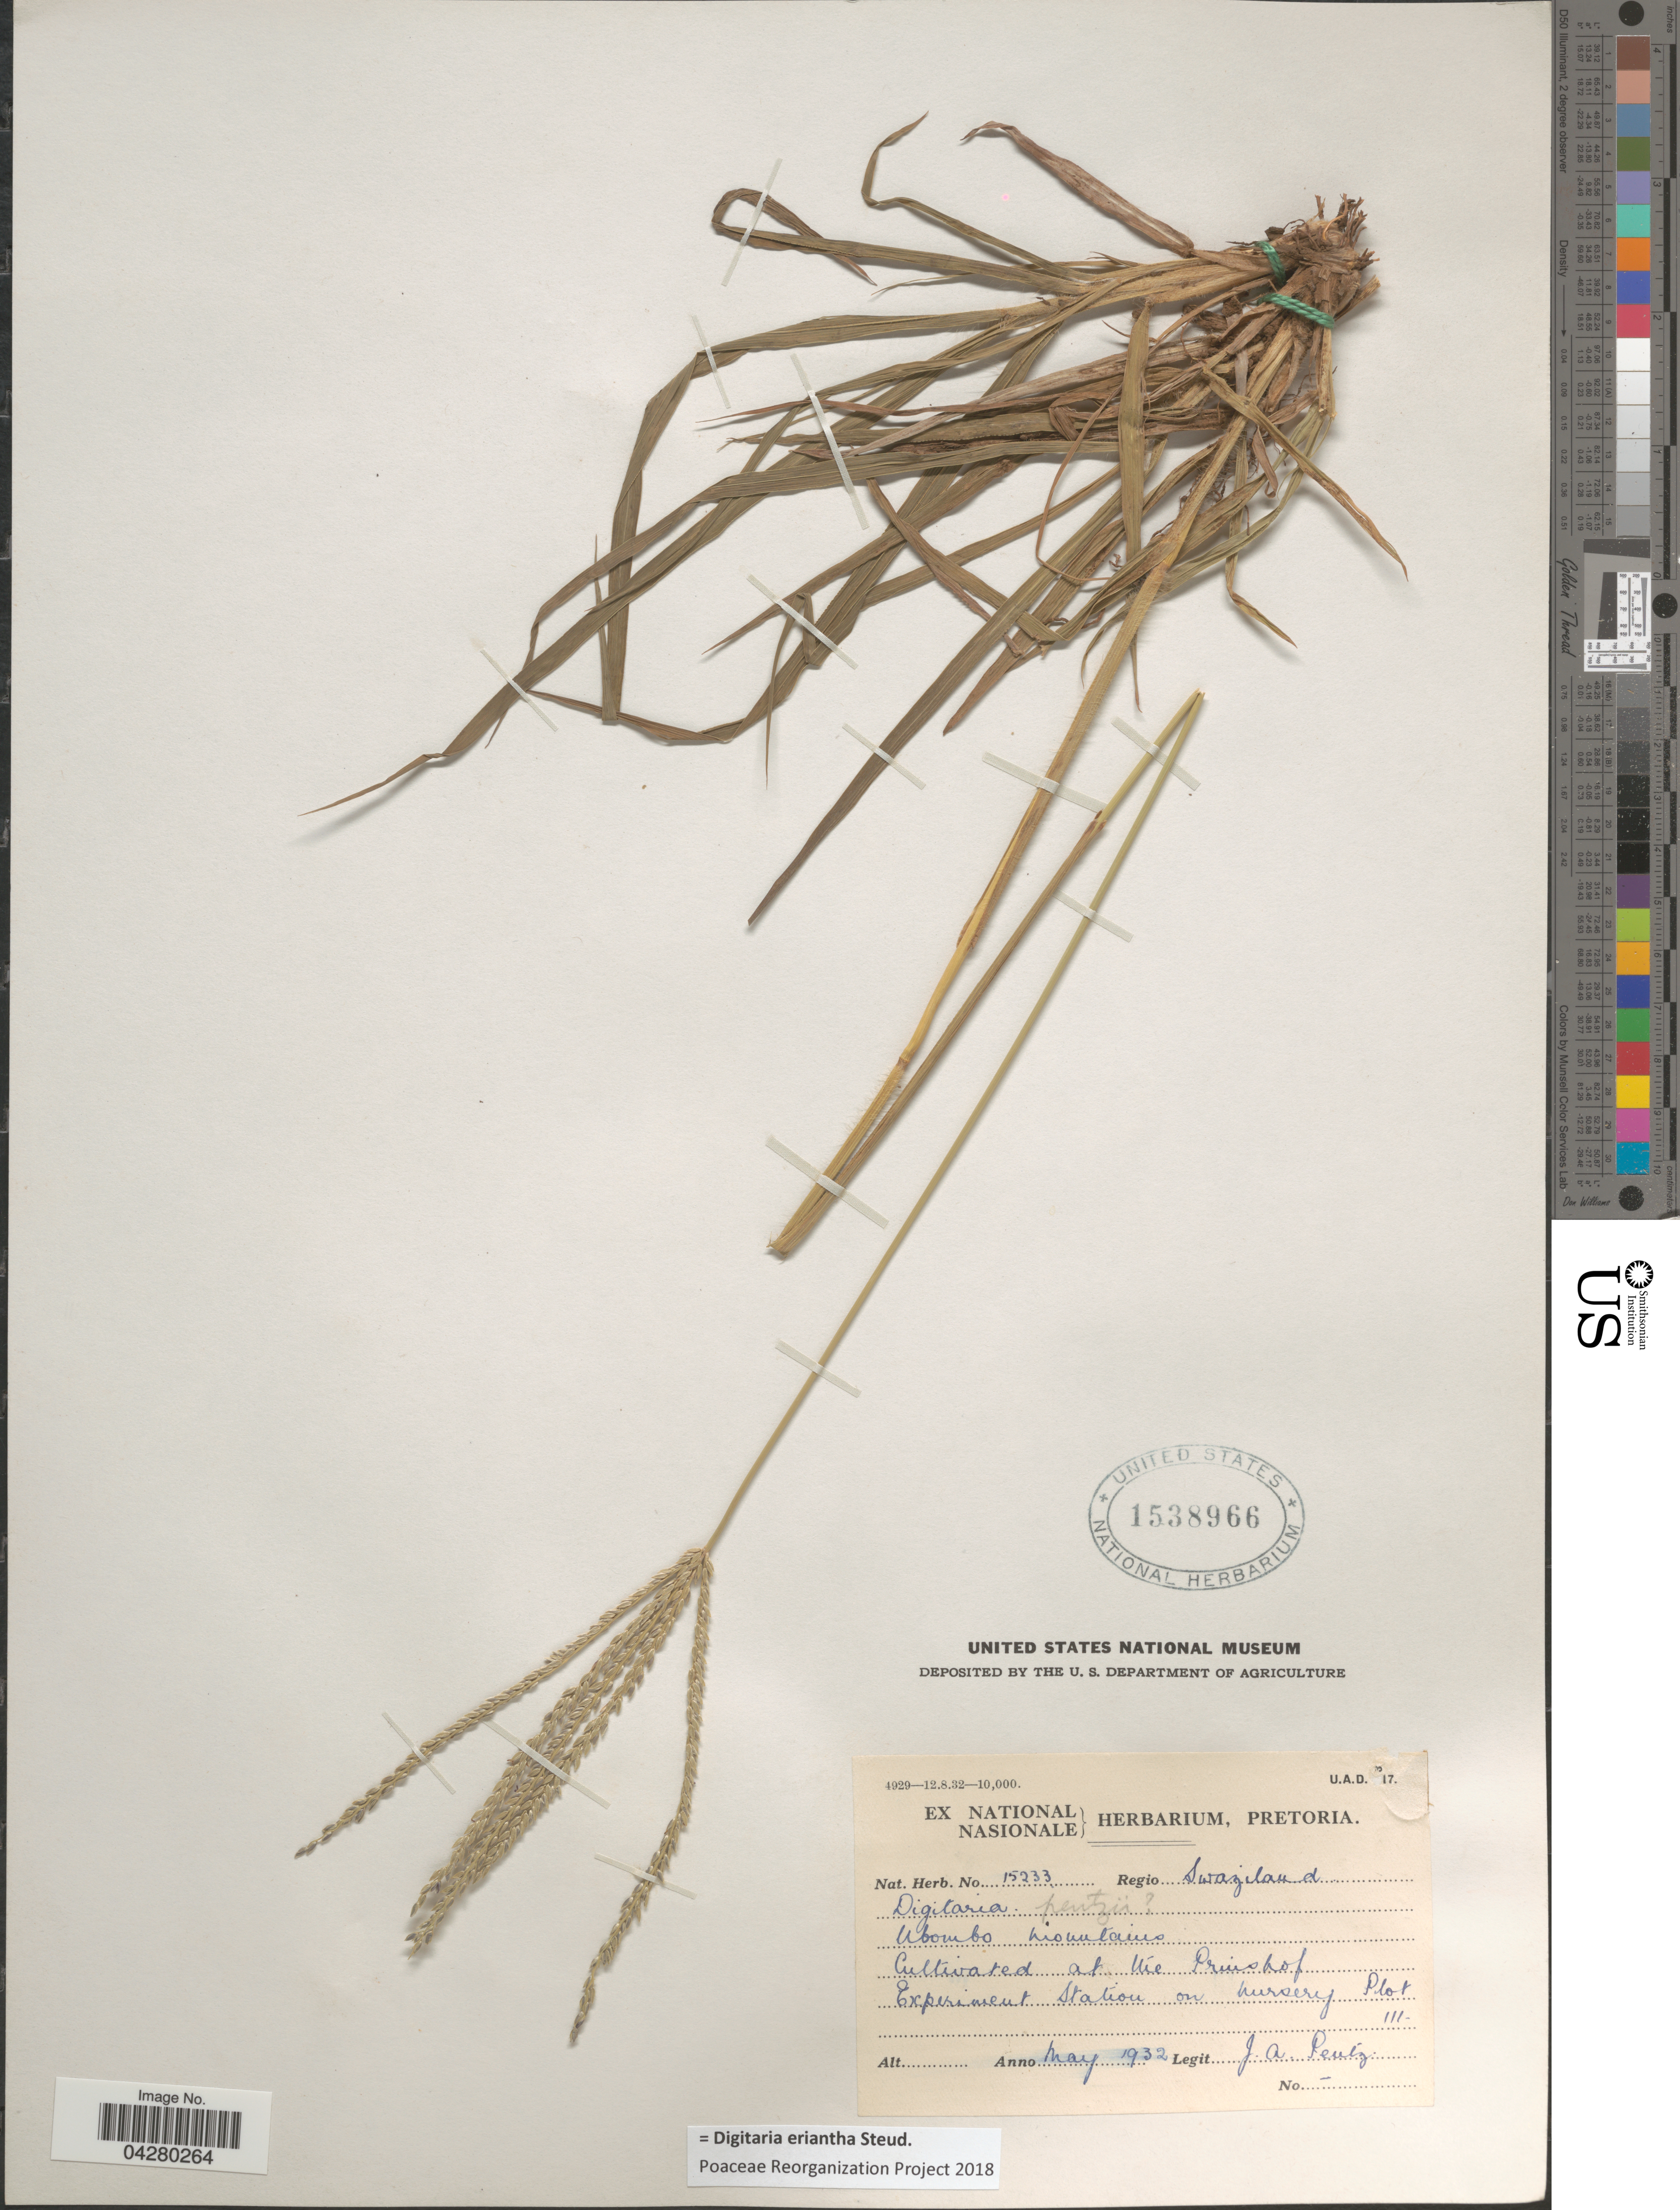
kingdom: Plantae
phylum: Tracheophyta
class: Liliopsida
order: Poales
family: Poaceae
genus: Digitaria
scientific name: Digitaria eriantha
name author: Steud.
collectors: J. Pentz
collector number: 15233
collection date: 1932-05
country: South Africa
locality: Cultivated at the Prinshof Experiment Station on nursery. Plot 111.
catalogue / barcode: US 1538966